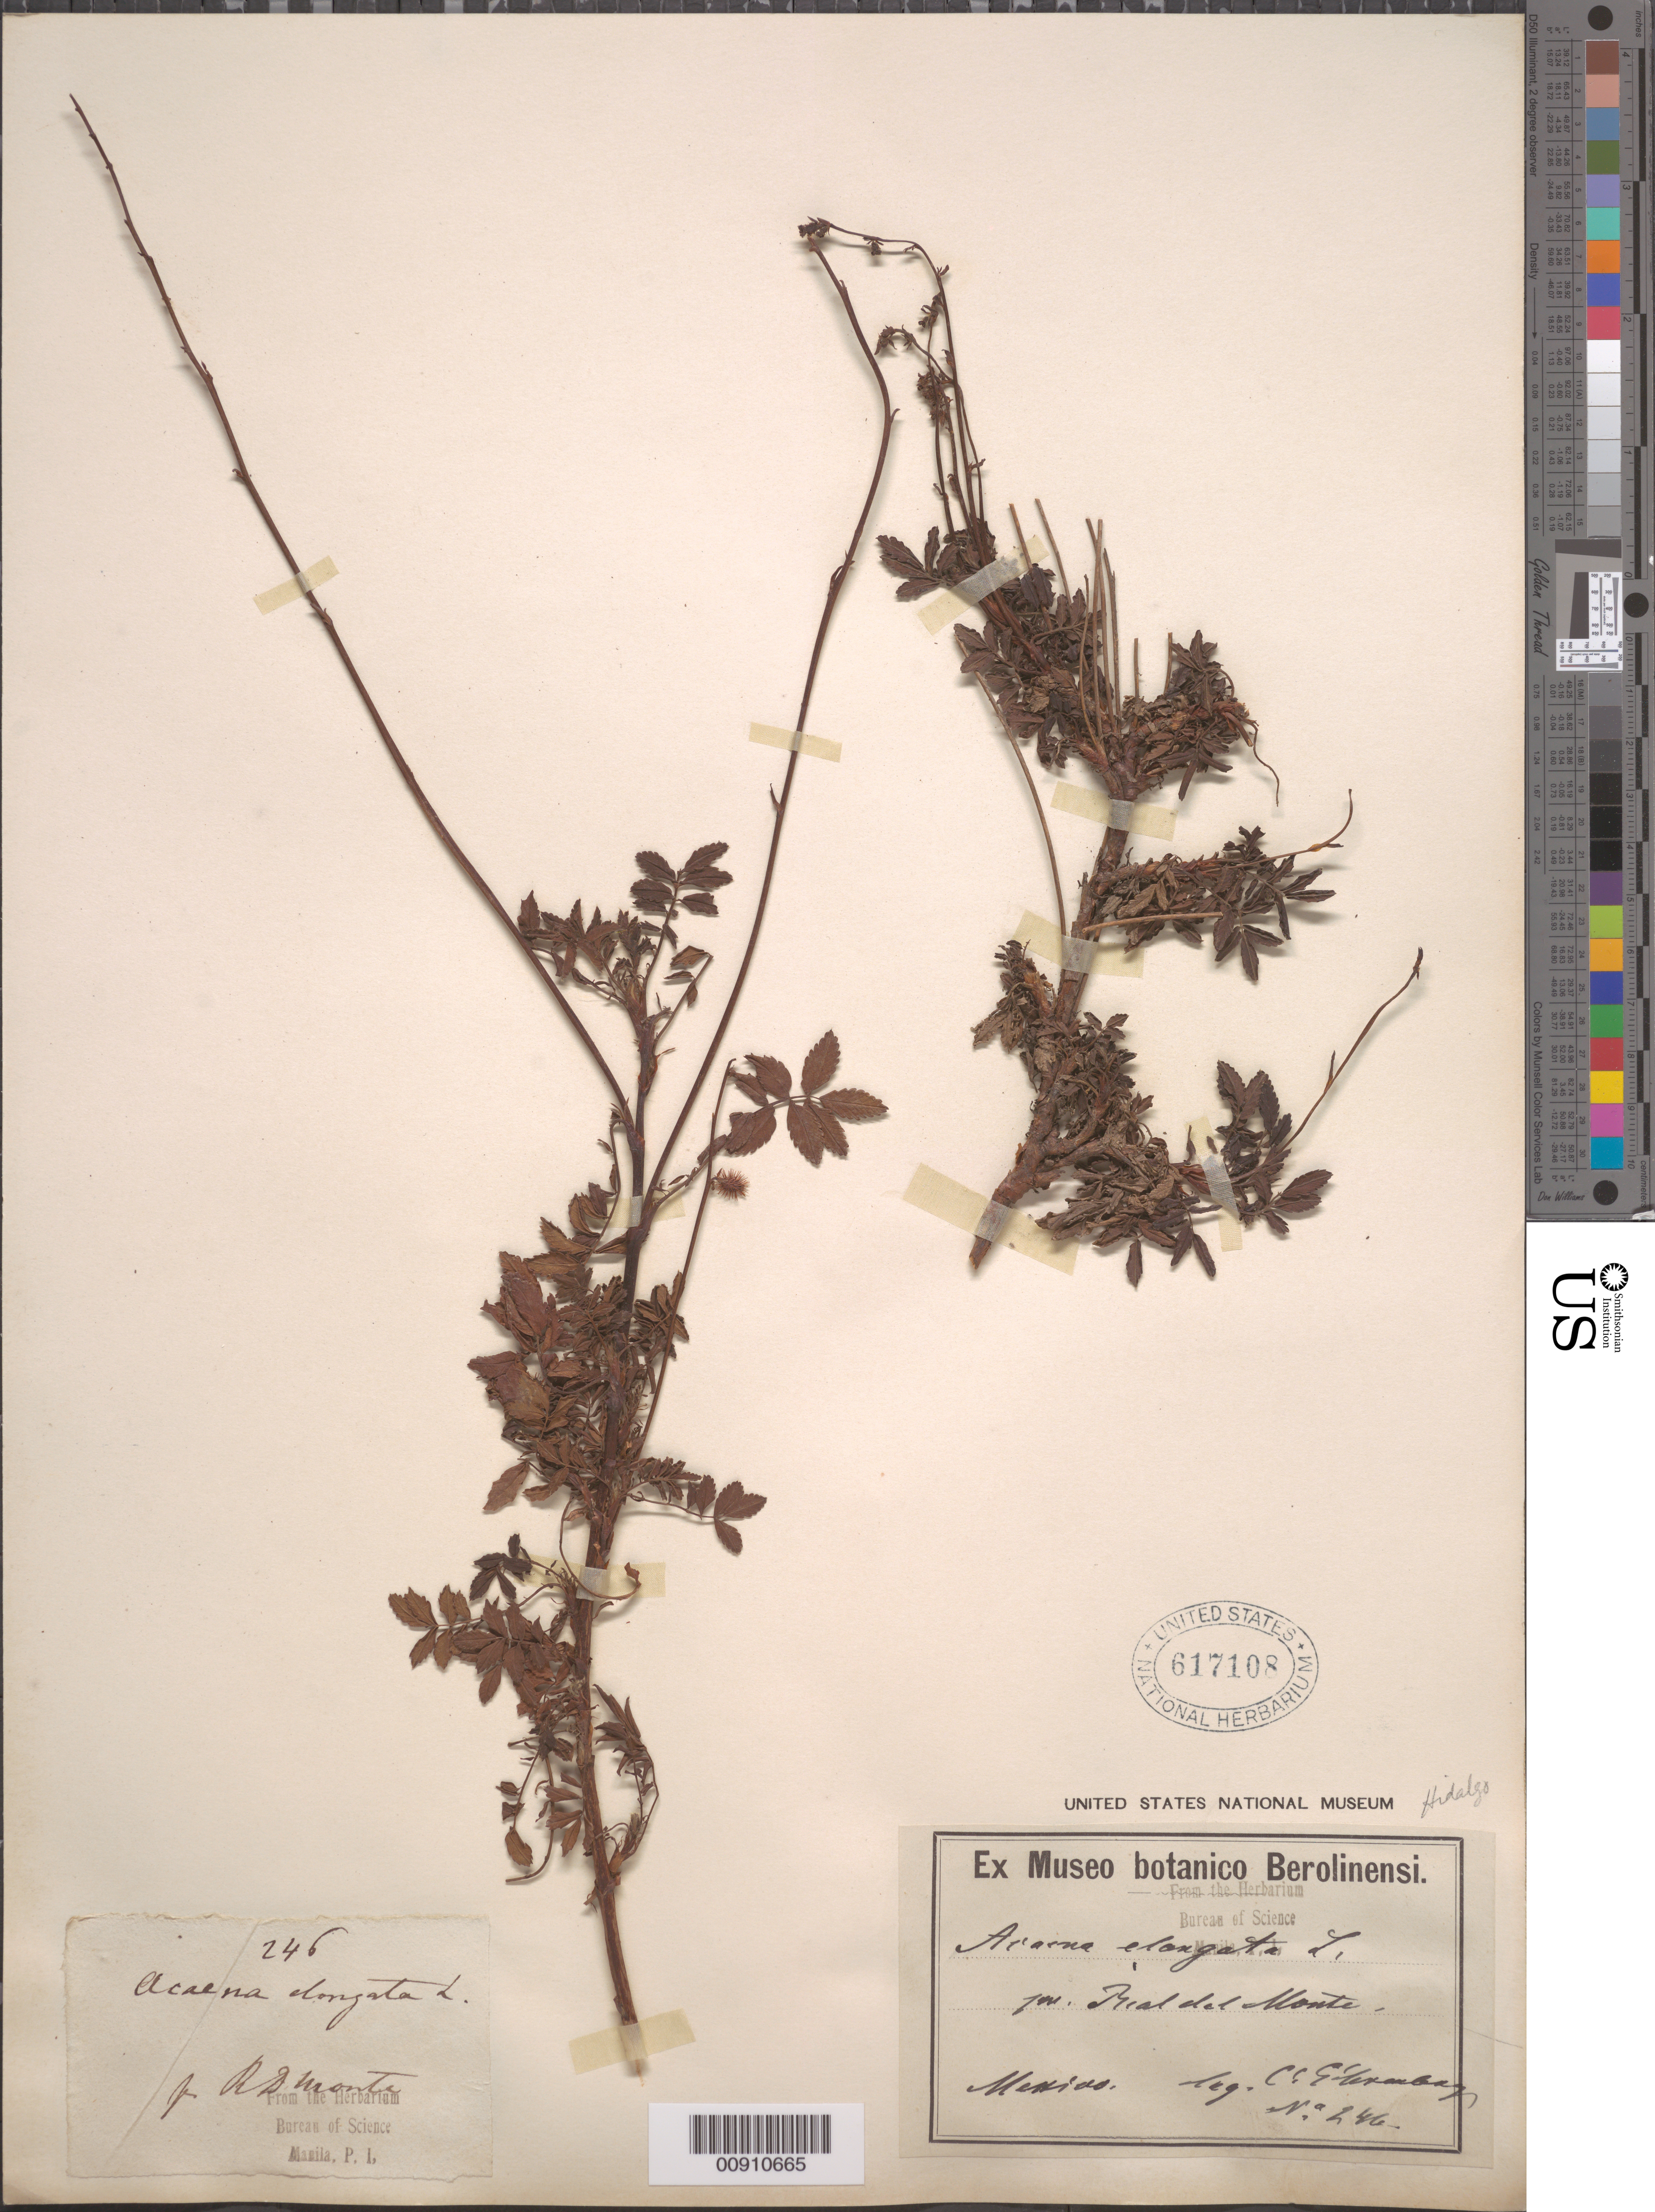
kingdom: Plantae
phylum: Tracheophyta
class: Magnoliopsida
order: Rosales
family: Rosaceae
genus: Acaena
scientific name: Acaena elongata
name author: L.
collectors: C. G. Ehrenberg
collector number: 246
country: Mexico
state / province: Hidalgo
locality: Real del Monte.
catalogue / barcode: US 617108